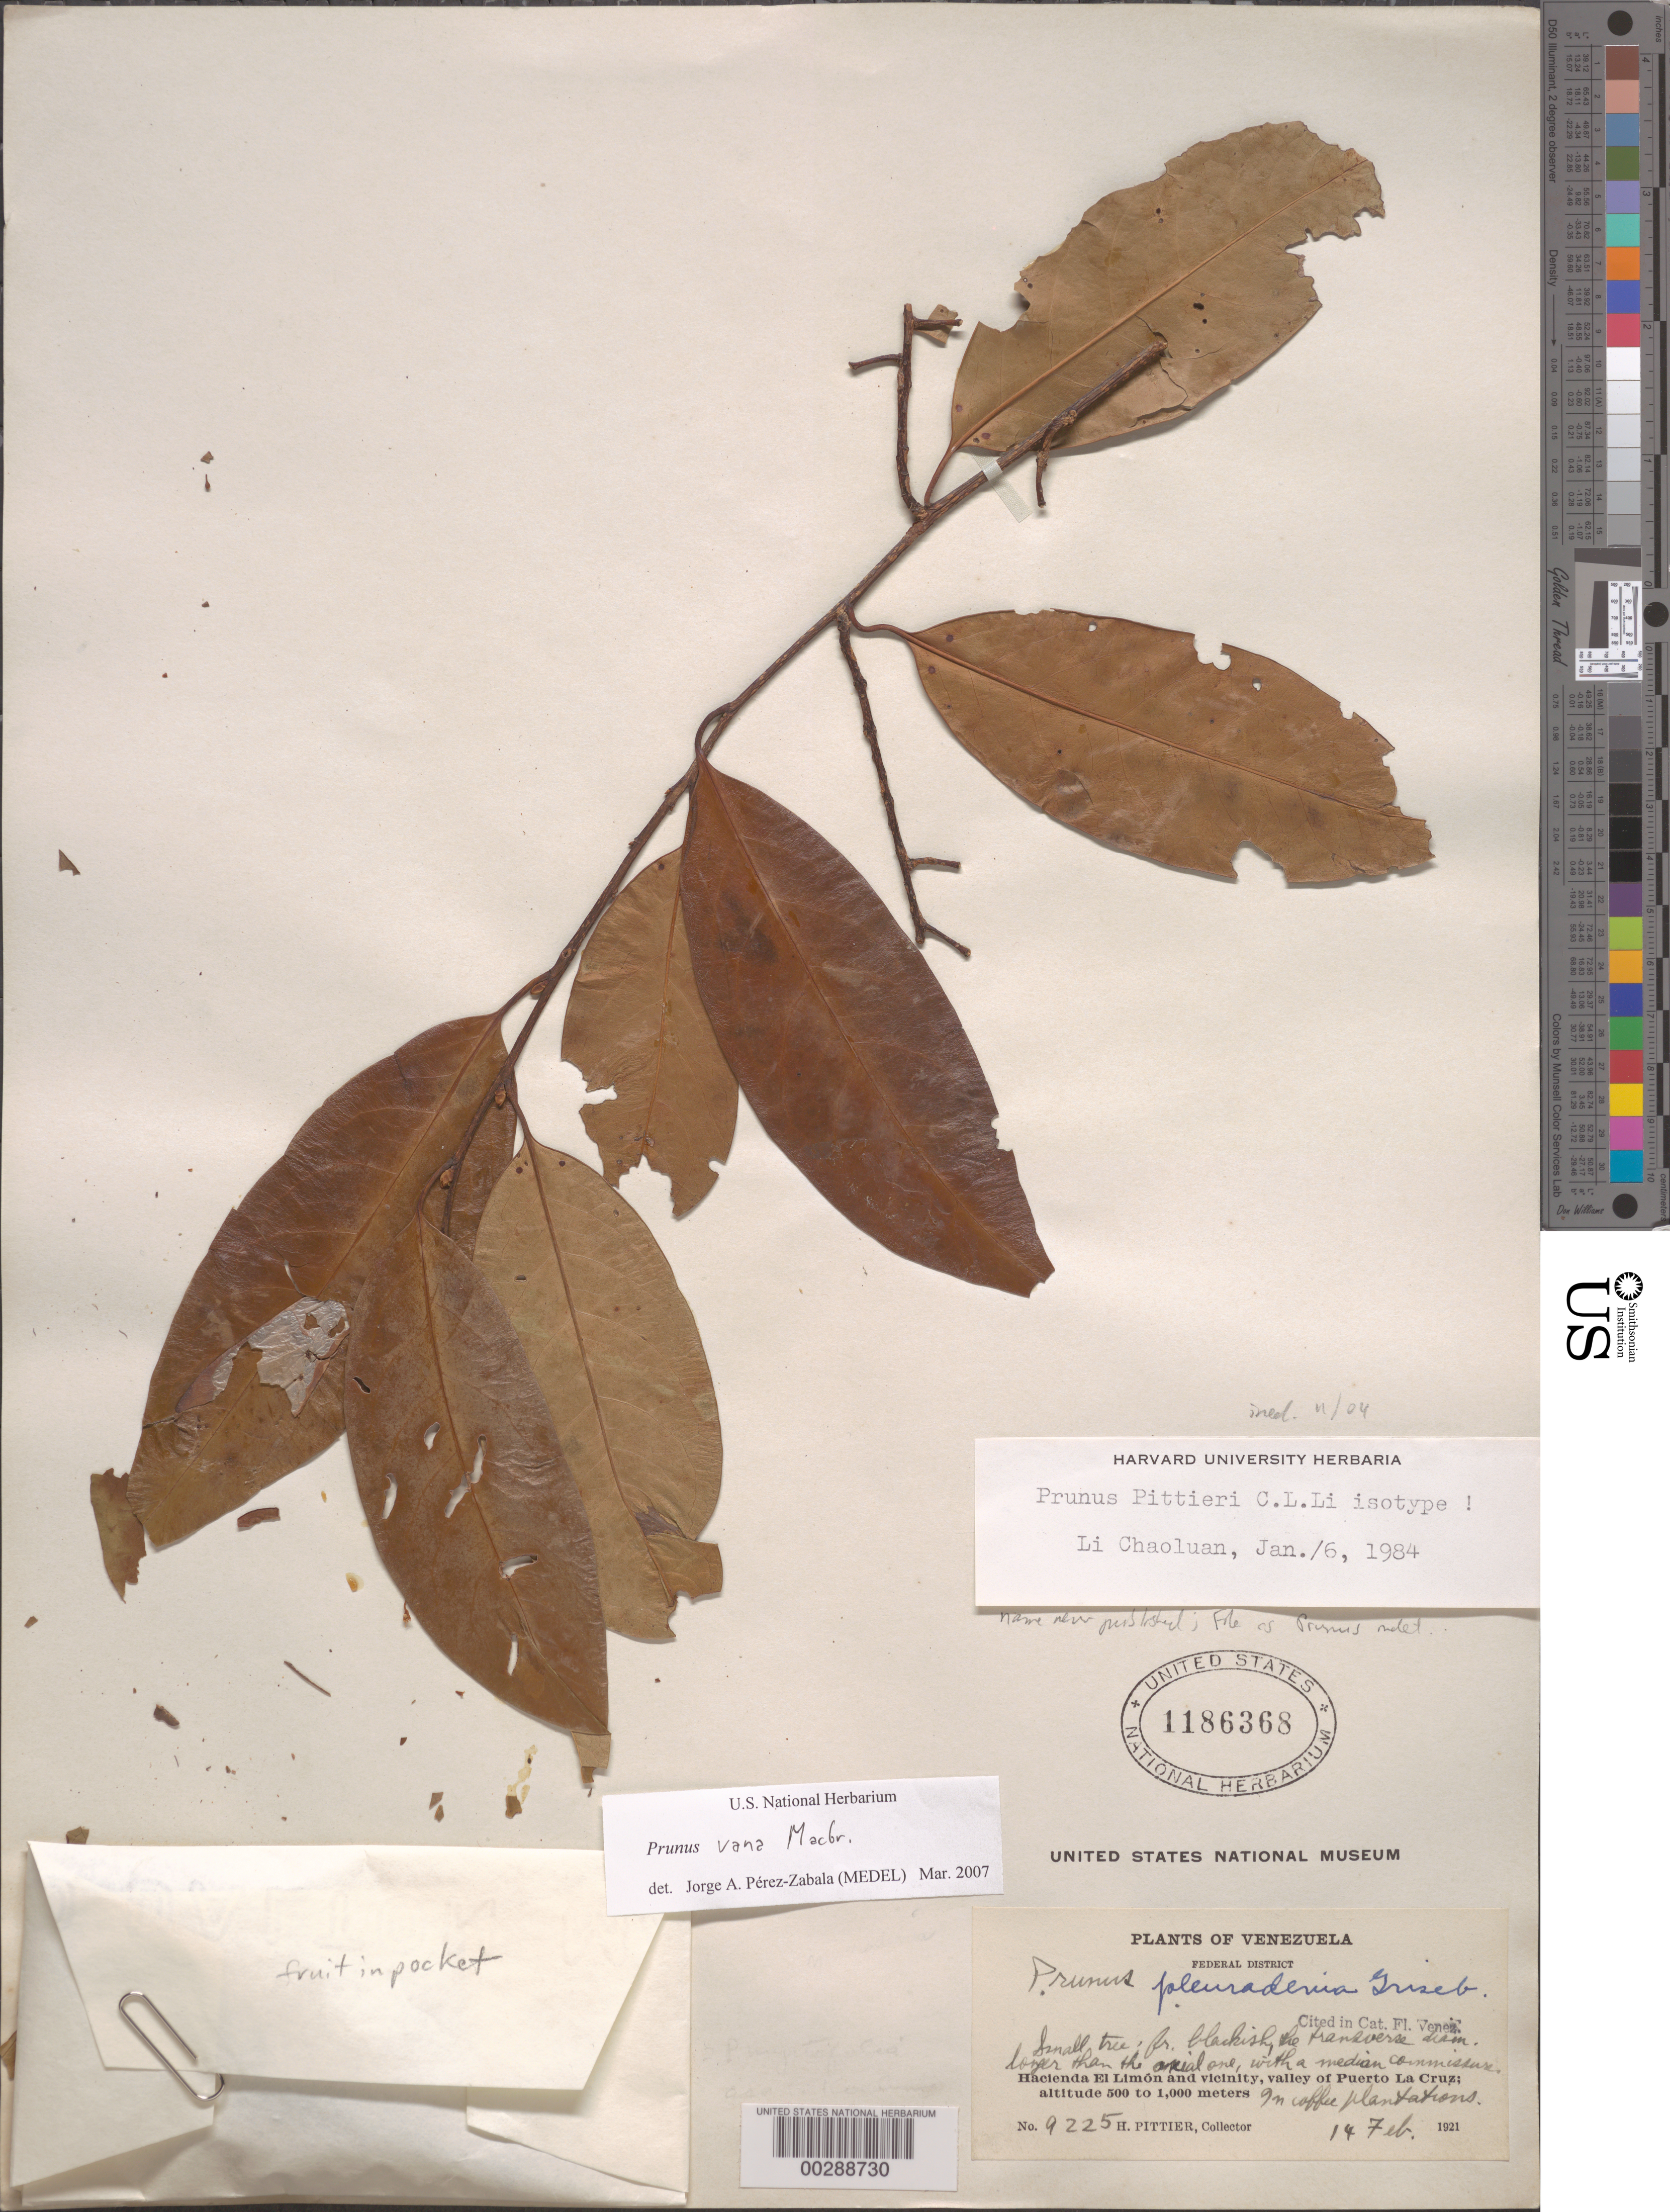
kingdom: Plantae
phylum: Tracheophyta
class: Magnoliopsida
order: Rosales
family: Rosaceae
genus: Prunus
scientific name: Prunus sp.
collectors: H. F. Pittier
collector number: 9225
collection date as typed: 14 Feb 1921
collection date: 1921-02-14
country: Peru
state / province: Lima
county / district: Cajatambo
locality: Hacienda El Limón and vicinity, valley of Puerto La Cruz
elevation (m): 500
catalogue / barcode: US 1186368